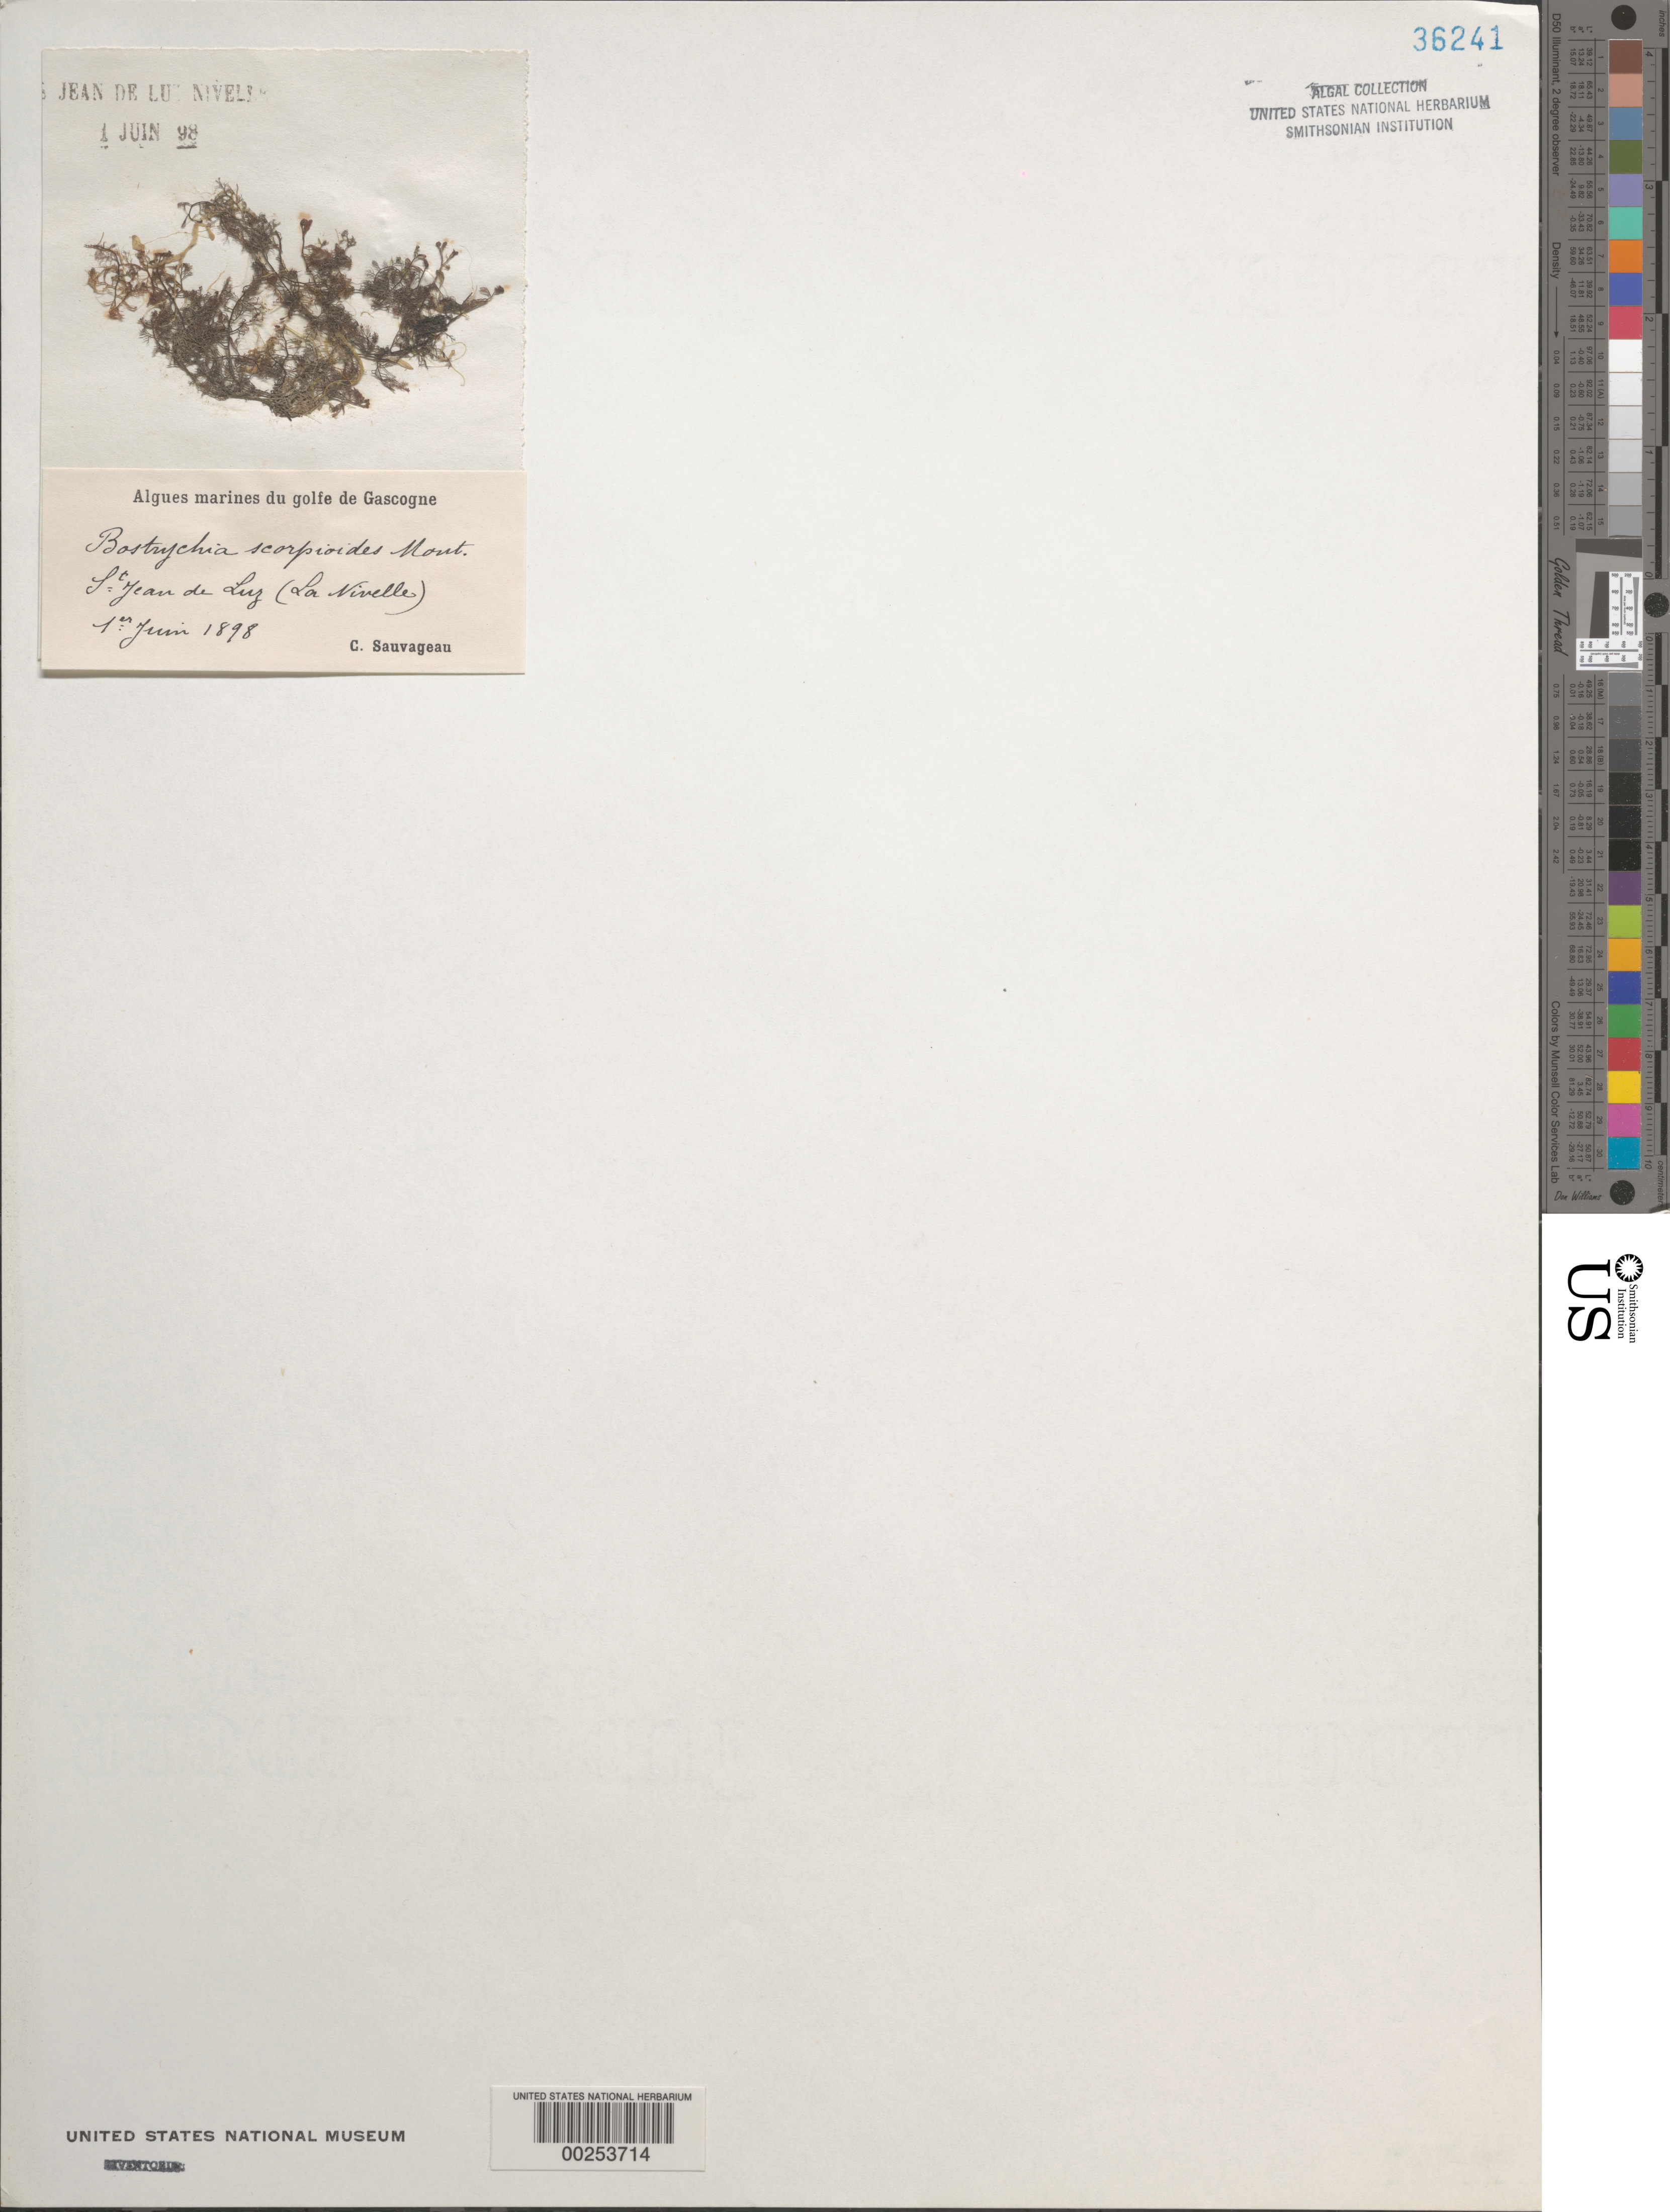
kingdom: Plantae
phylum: Rhodophyta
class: Florideophyceae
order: Ceramiales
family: Rhodomelaceae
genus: Bostrychia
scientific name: Bostrychia scorpioides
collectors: C. F. Sauvageau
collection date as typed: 01 Jun 1898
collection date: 1898-06-01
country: France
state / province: Nouvelle-Aquitaine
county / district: Pyrénées-Atlantiques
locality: St.-Jean-de-Luz, La Nivelle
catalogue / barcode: US 36241